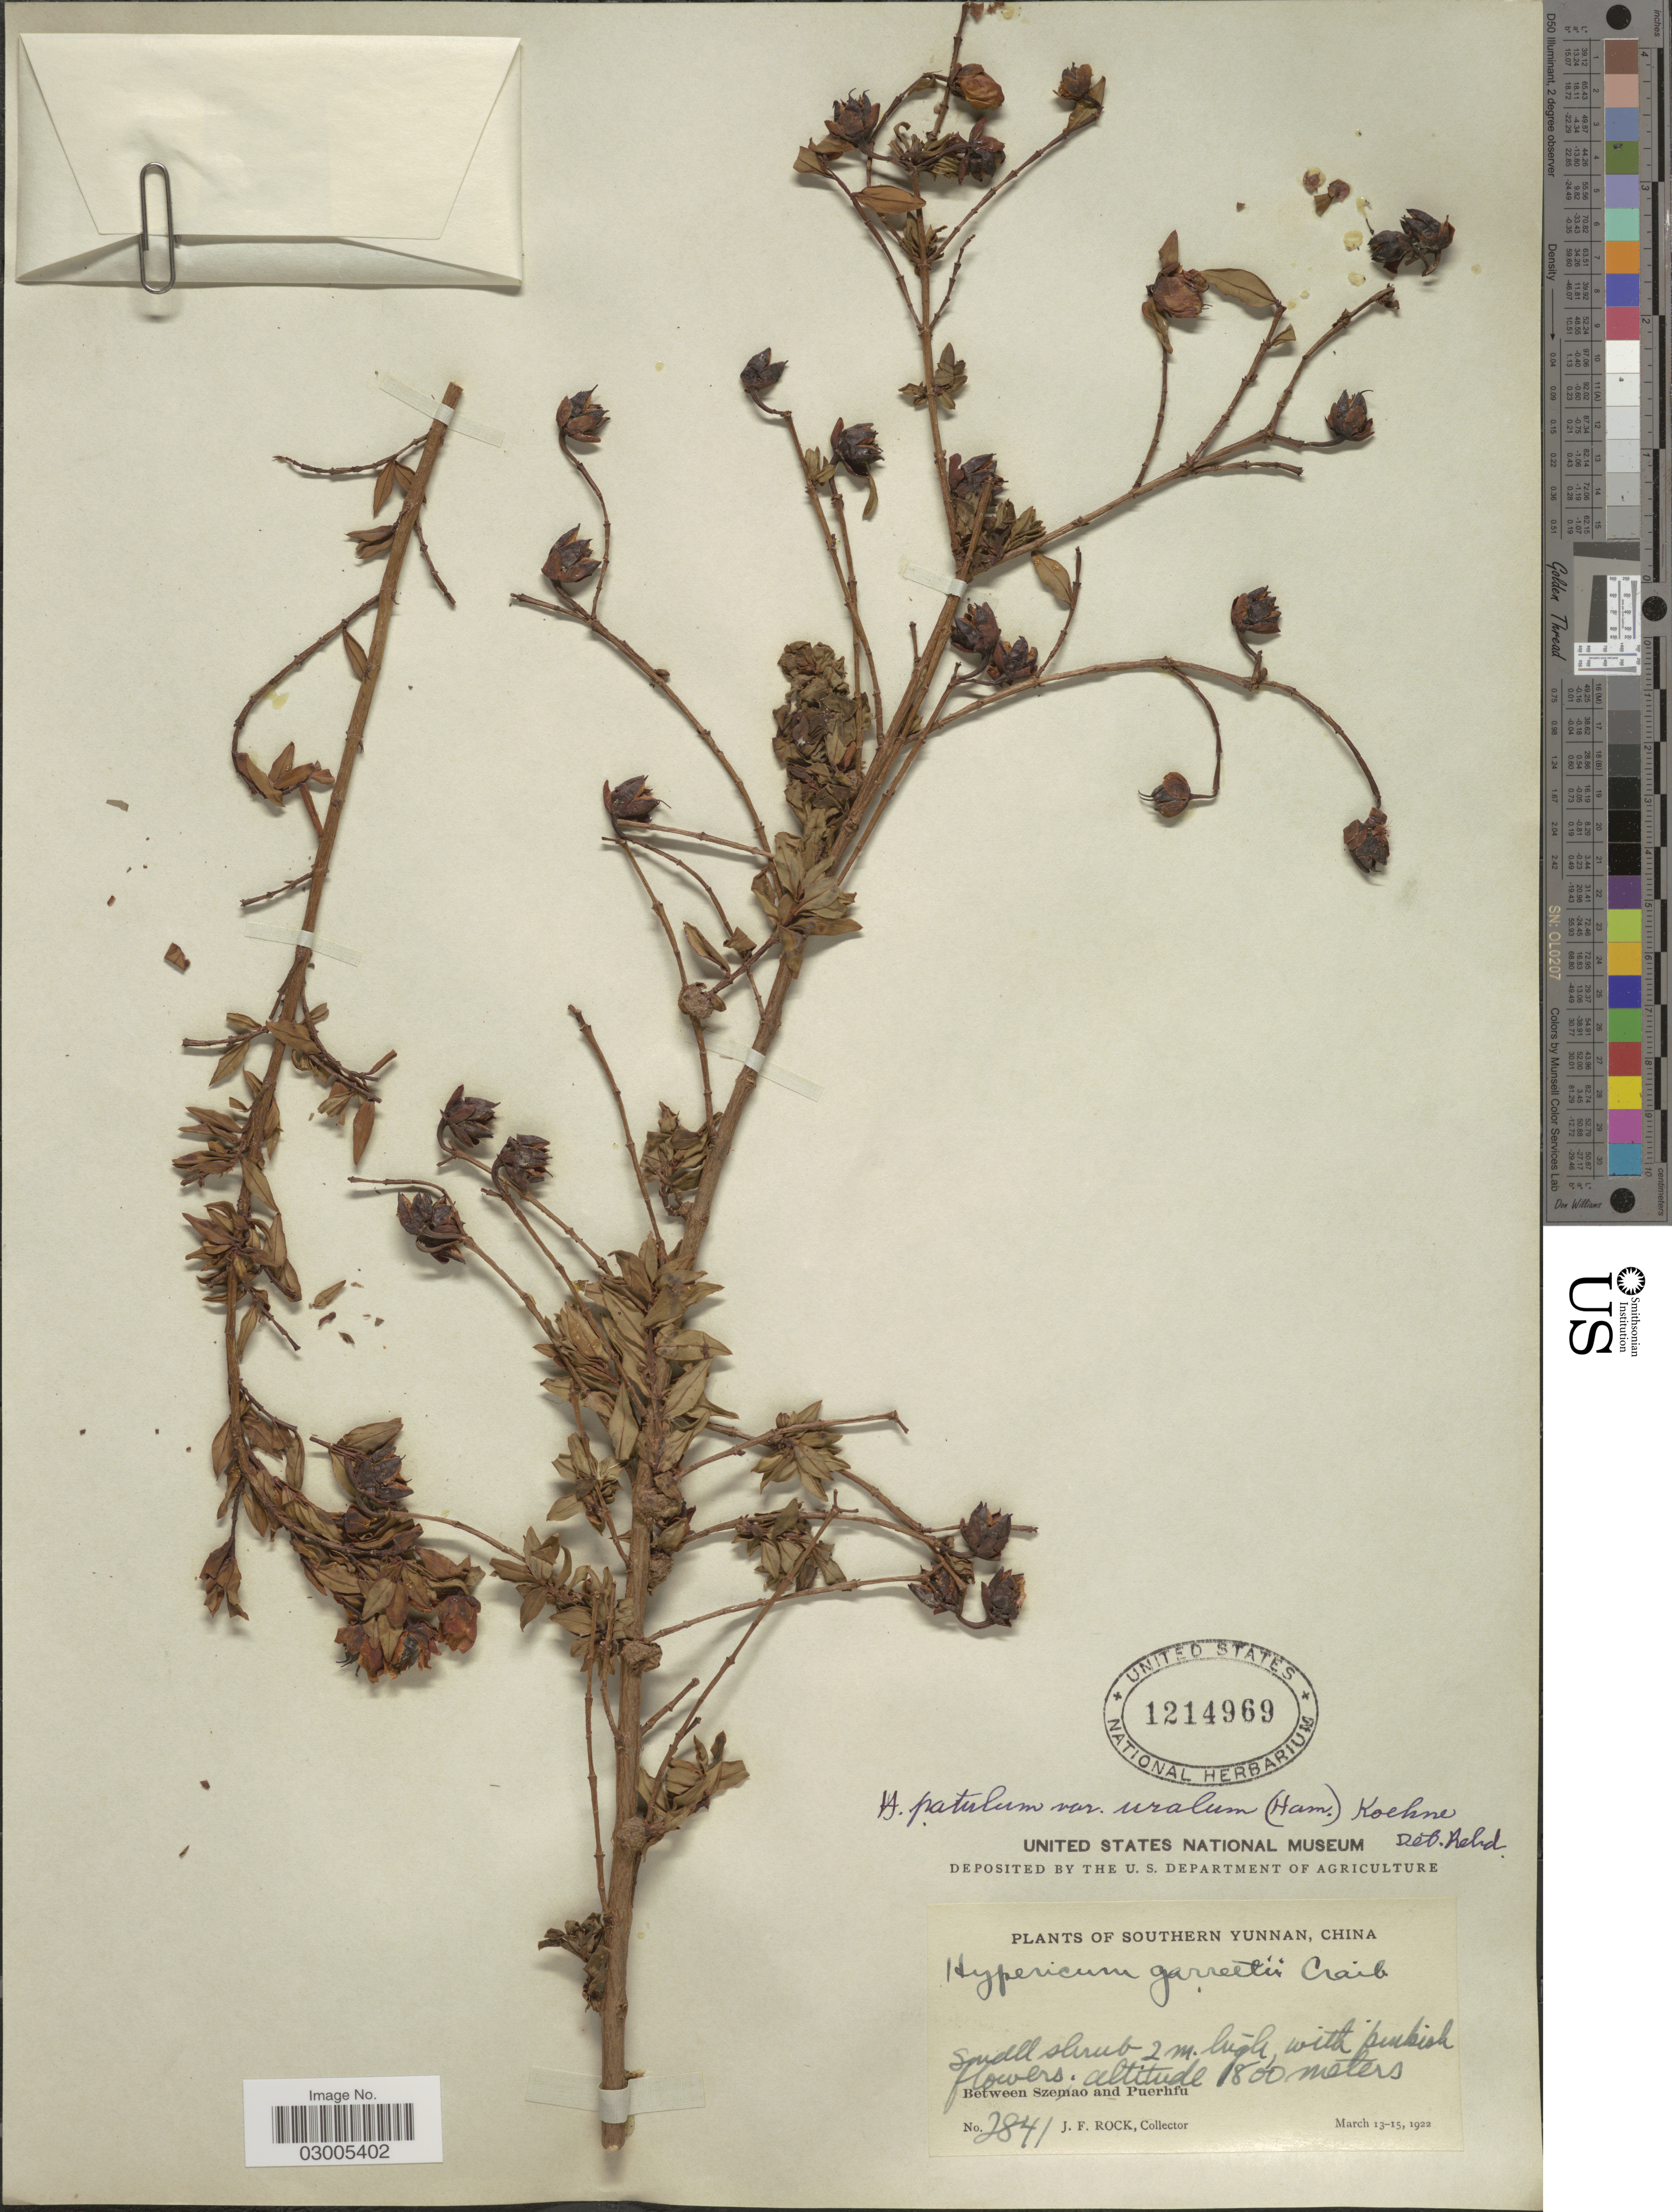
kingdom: Plantae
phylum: Tracheophyta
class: Magnoliopsida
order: Malpighiales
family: Hypericaceae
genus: Hypericum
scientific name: Hypericum patulum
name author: Thunb.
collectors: J. Rock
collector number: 2841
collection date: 1922-03-13/1922-03-15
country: China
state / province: Yunnan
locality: Southern Yunnan. Between Szemao and Puerhfu.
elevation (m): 1800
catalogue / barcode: US 1214969